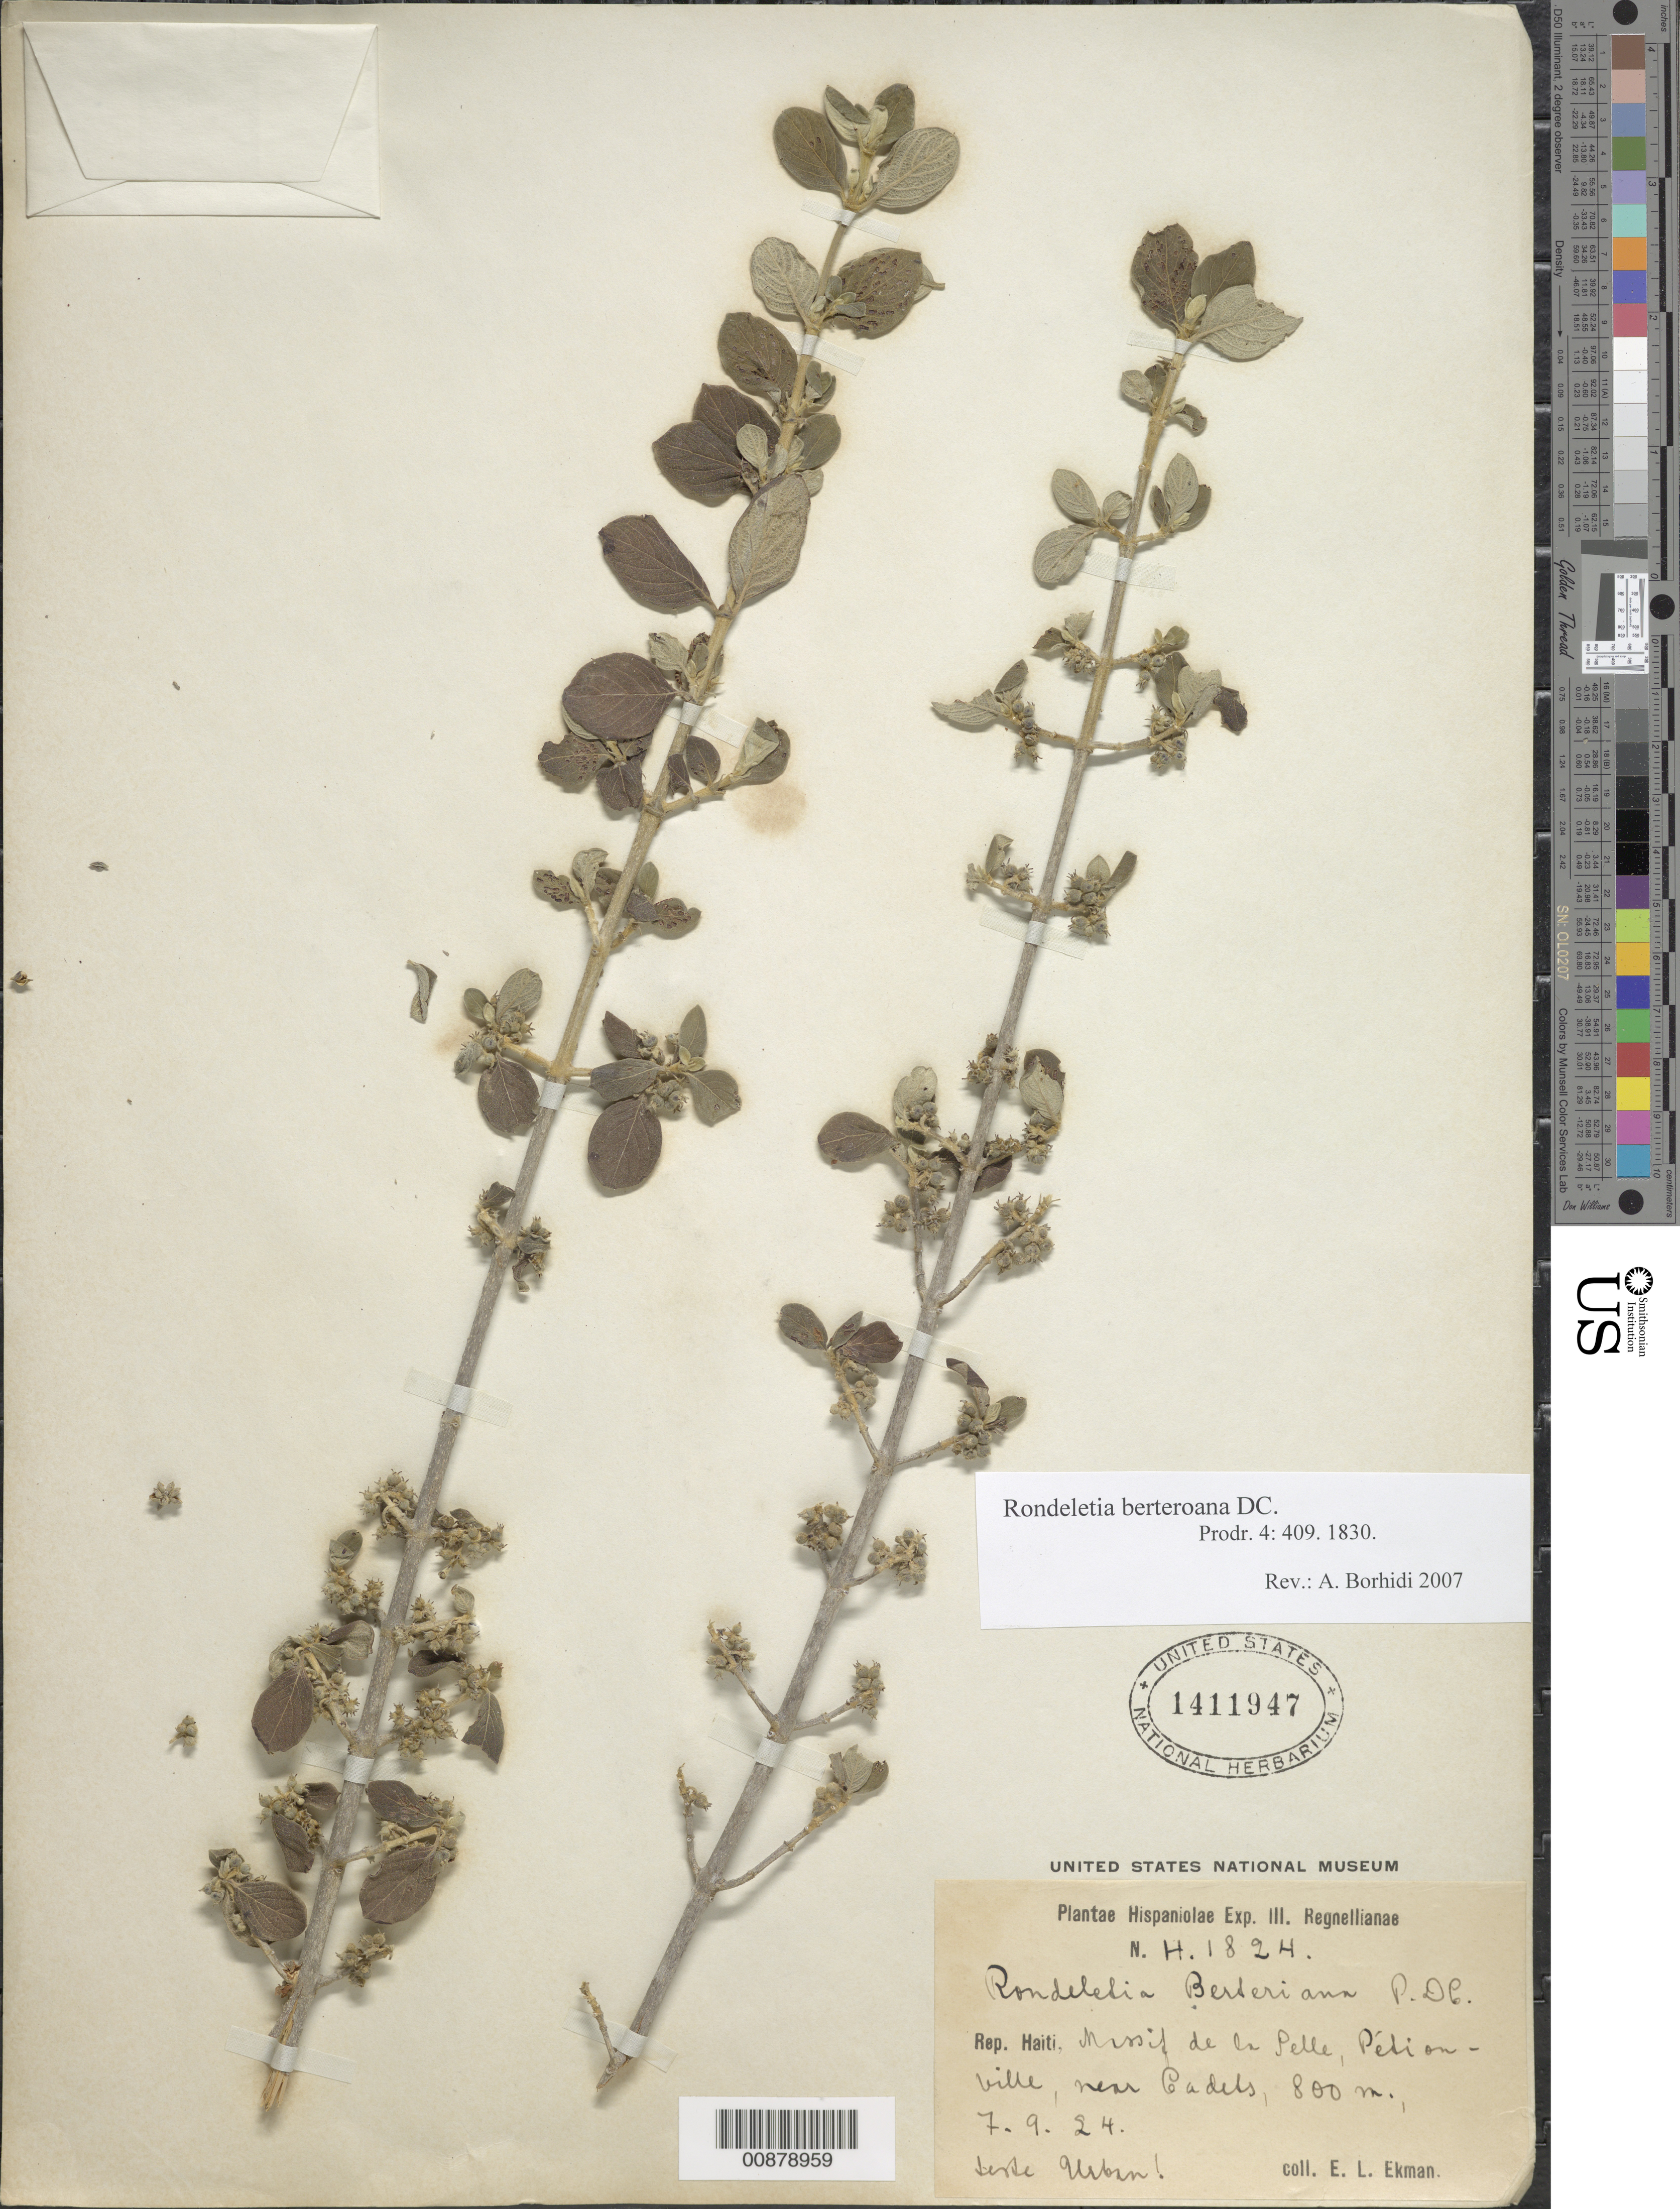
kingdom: Plantae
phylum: Tracheophyta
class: Magnoliopsida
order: Gentianales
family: Rubiaceae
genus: Rondeletia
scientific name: Rondeletia berteroana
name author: DC.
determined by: Borhidi, Attila L.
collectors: E. L. Ekman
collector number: H 1824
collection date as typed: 07 Sep 1924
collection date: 1924-09-07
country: Haiti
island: Hispaniola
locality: Massif de la Pelle, Pétionville, near Cadets.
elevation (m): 800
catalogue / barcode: US 1411947